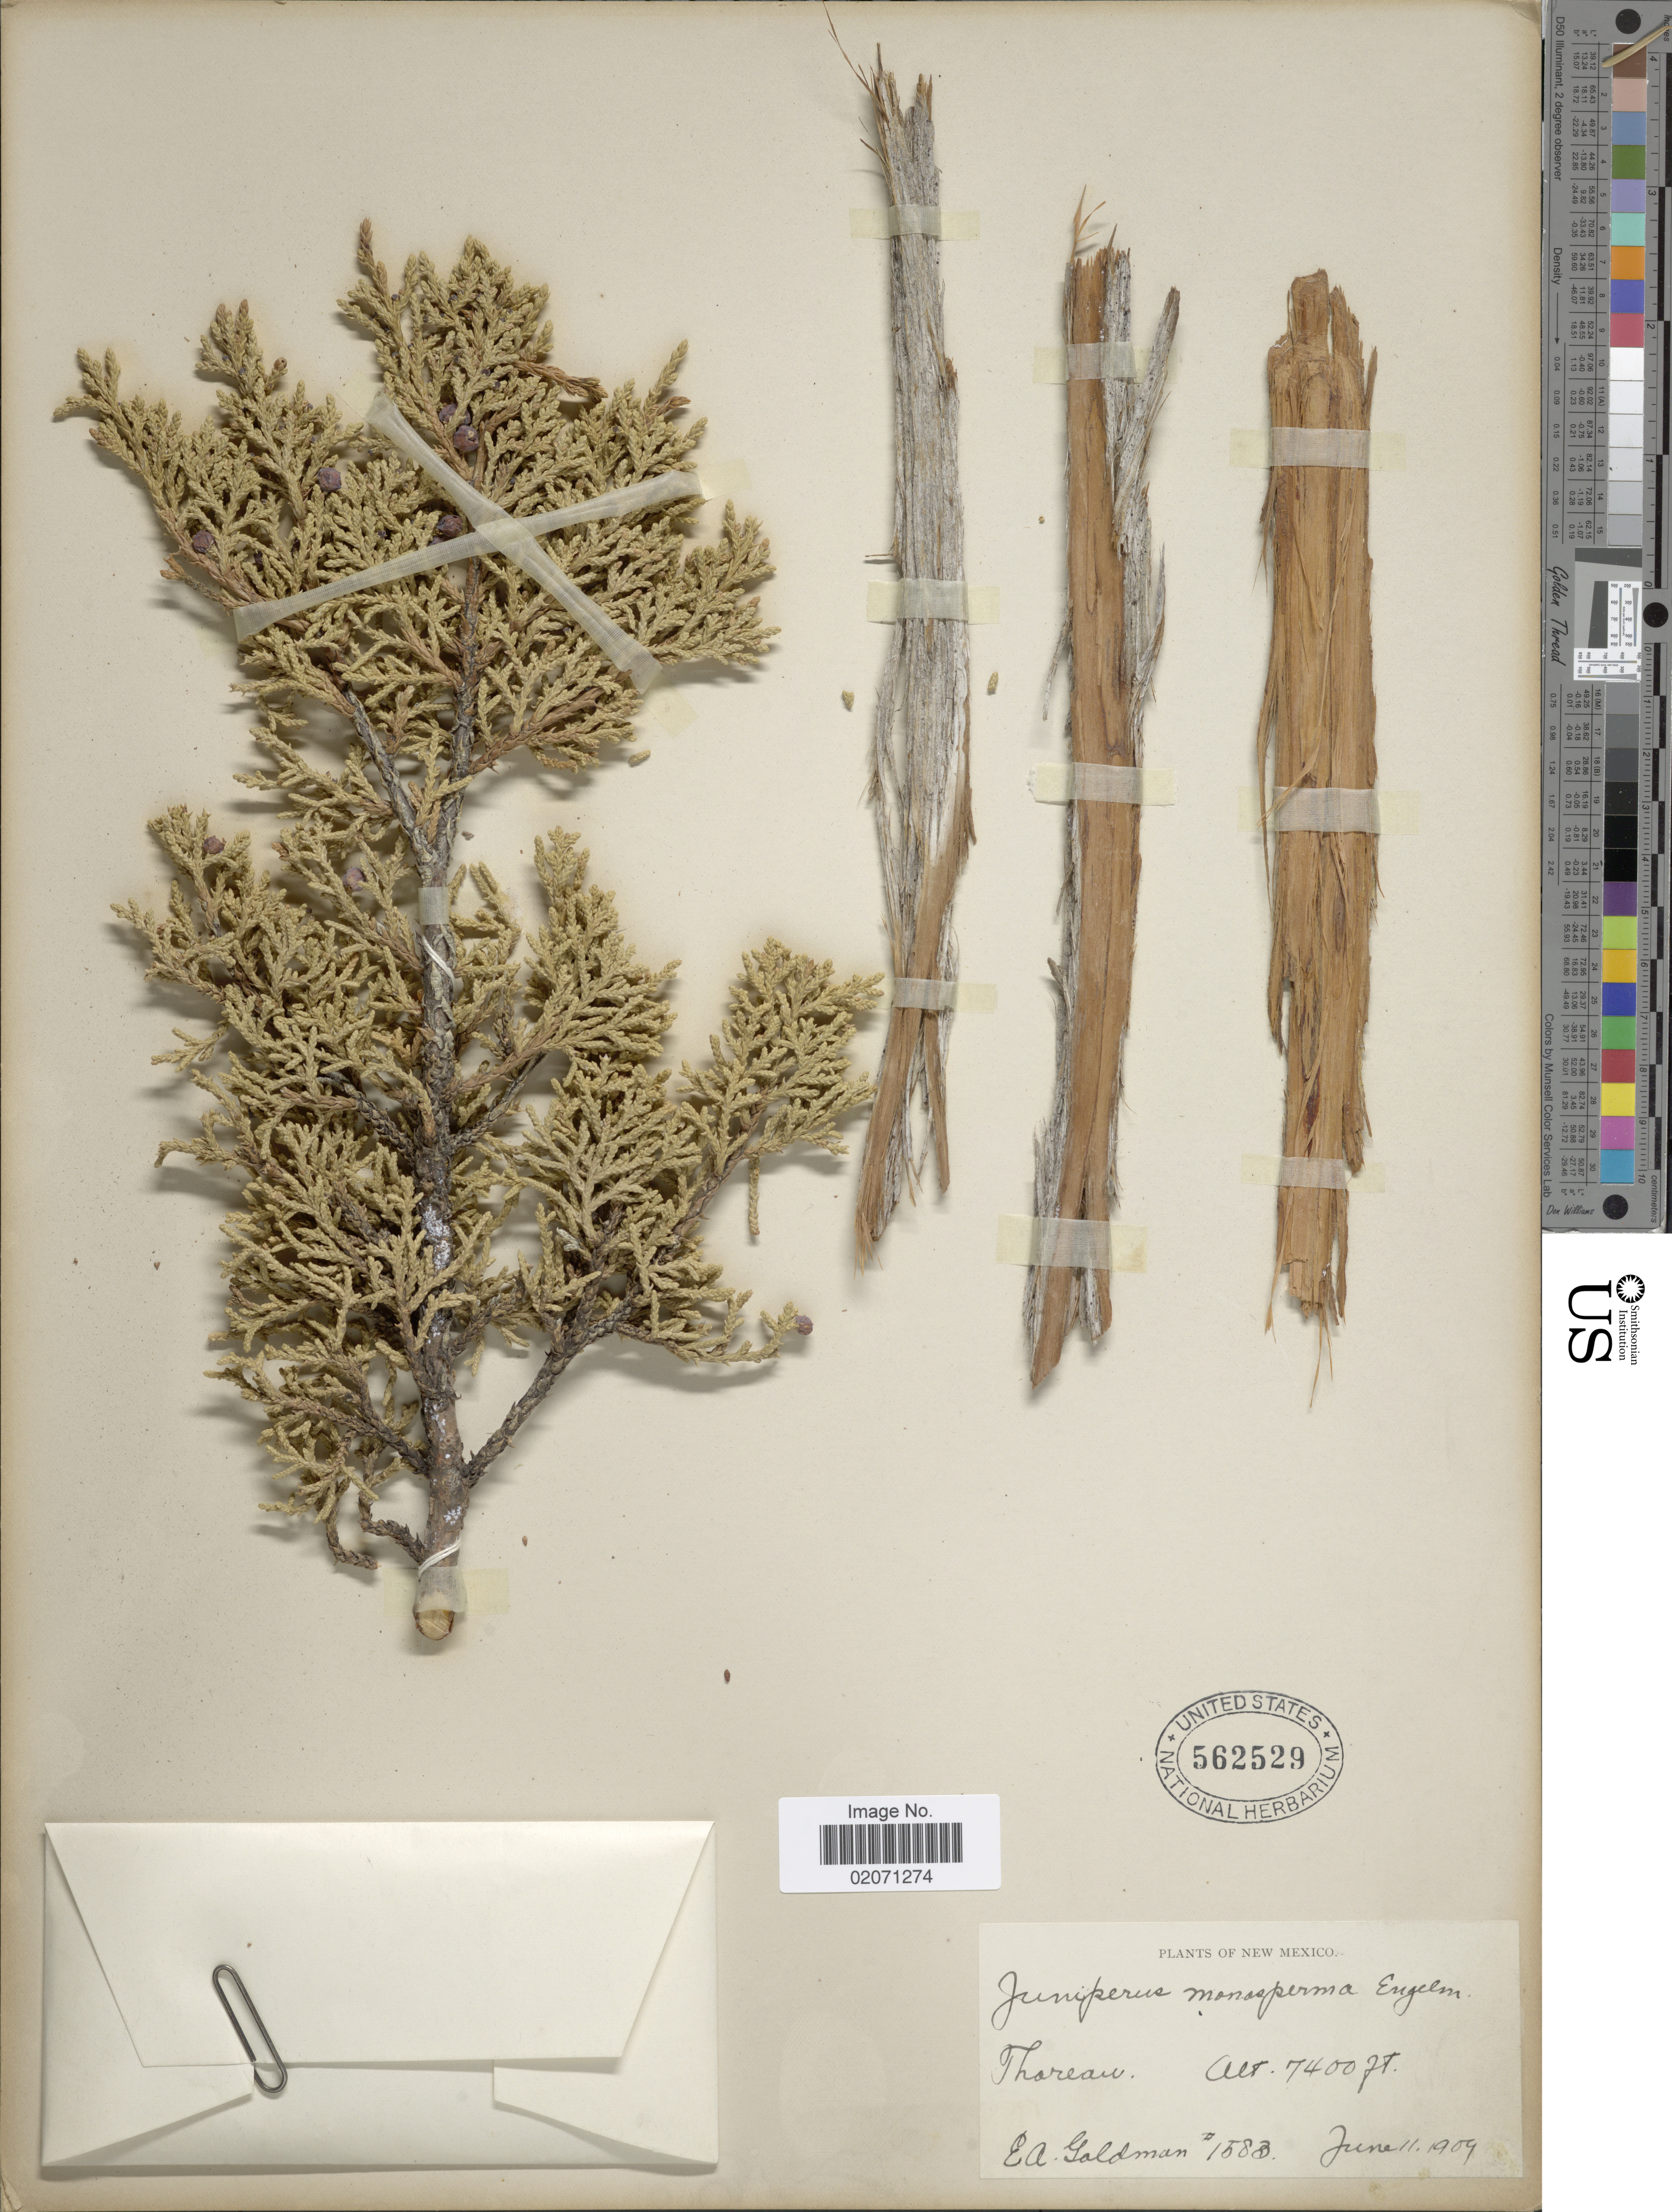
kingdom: Plantae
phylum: Tracheophyta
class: Pinopsida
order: Pinales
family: Cupressaceae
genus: Juniperus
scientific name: Juniperus monosperma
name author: (Engelm.) Sarg.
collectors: E. A. Goldman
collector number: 1583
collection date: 1909-06-11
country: United States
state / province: New Mexico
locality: Thoreau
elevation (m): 2256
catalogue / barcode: US 562529